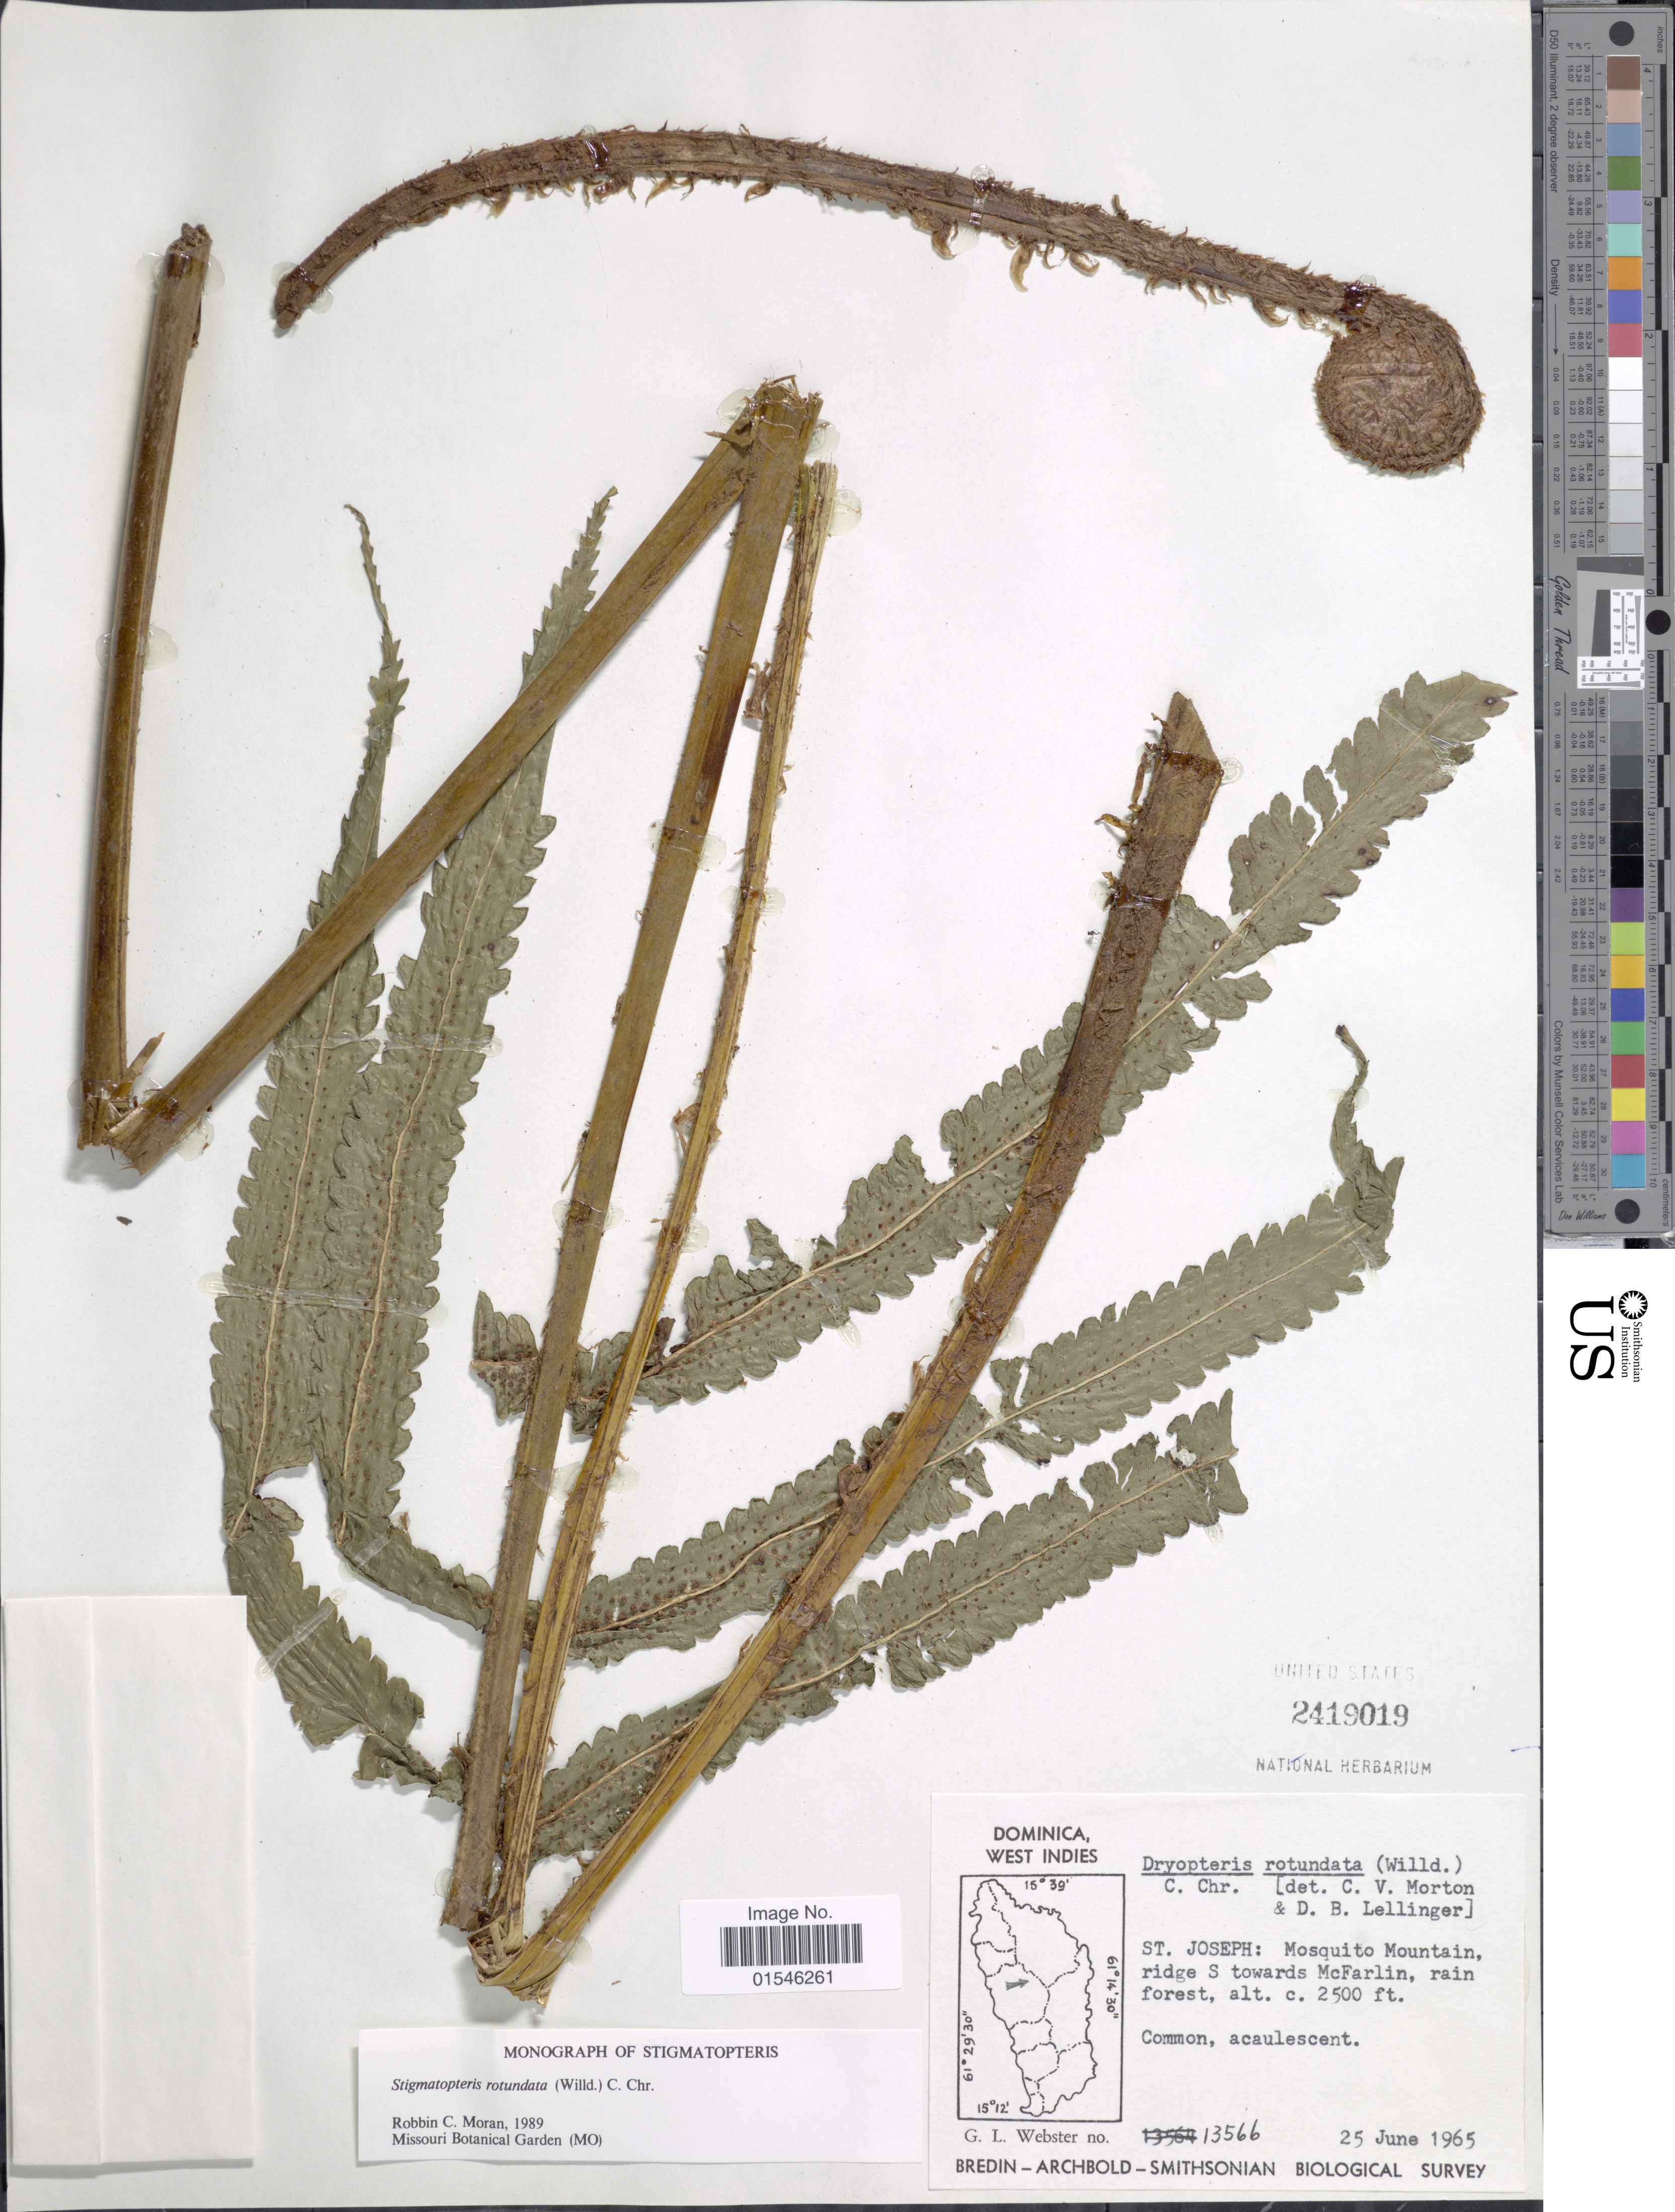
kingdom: Plantae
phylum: Tracheophyta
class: Polypodiopsida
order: Polypodiales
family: Dryopteridaceae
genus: Stigmatopteris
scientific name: Stigmatopteris rotundata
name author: (Willd.) C. Chr.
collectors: G. L. Webster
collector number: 13566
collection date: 1965-06-25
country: Dominica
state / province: St. Joseph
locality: St. Joseph: Mosquito Mountain, ridge S towards McFarlin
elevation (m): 762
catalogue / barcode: US 2419019